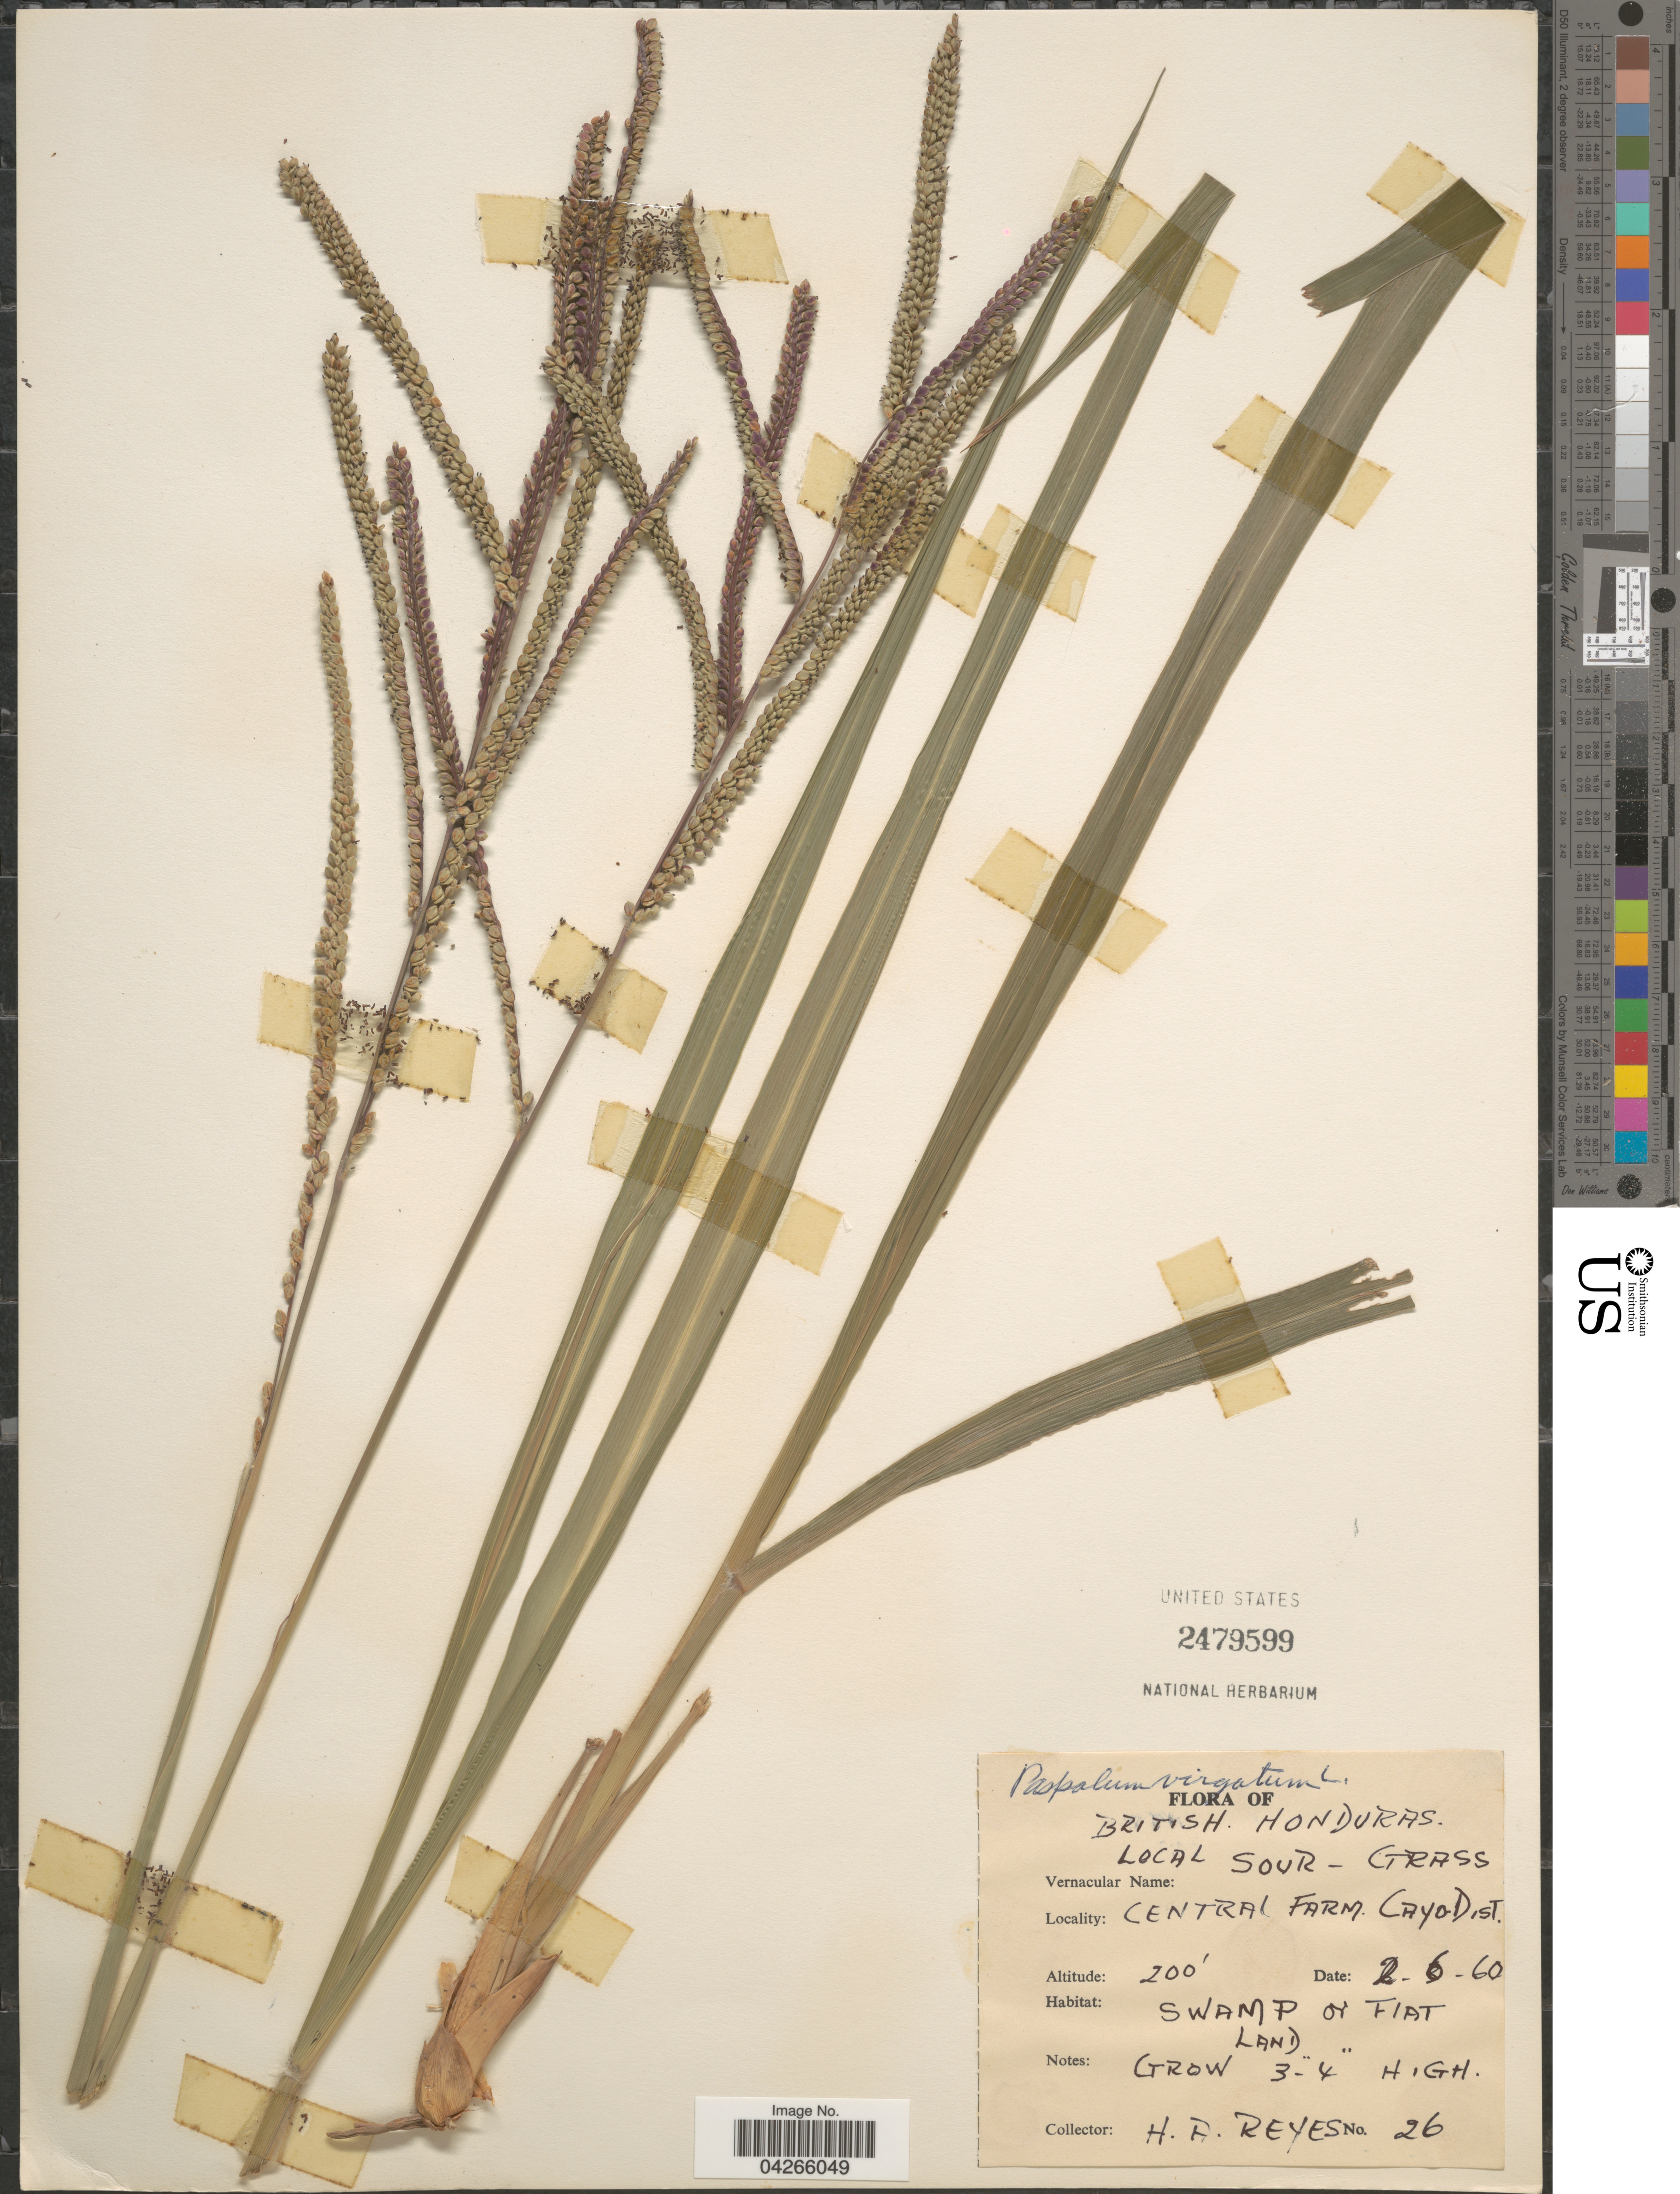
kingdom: Plantae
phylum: Tracheophyta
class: Liliopsida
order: Poales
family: Poaceae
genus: Paspalum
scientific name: Paspalum virgatum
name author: L.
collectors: H. Reyes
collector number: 26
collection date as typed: Transcribed d/m/y: 2/6/60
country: Belize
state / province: Cayo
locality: British Honduras. Central Farm Cayo Dist.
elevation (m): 61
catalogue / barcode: US 2479599